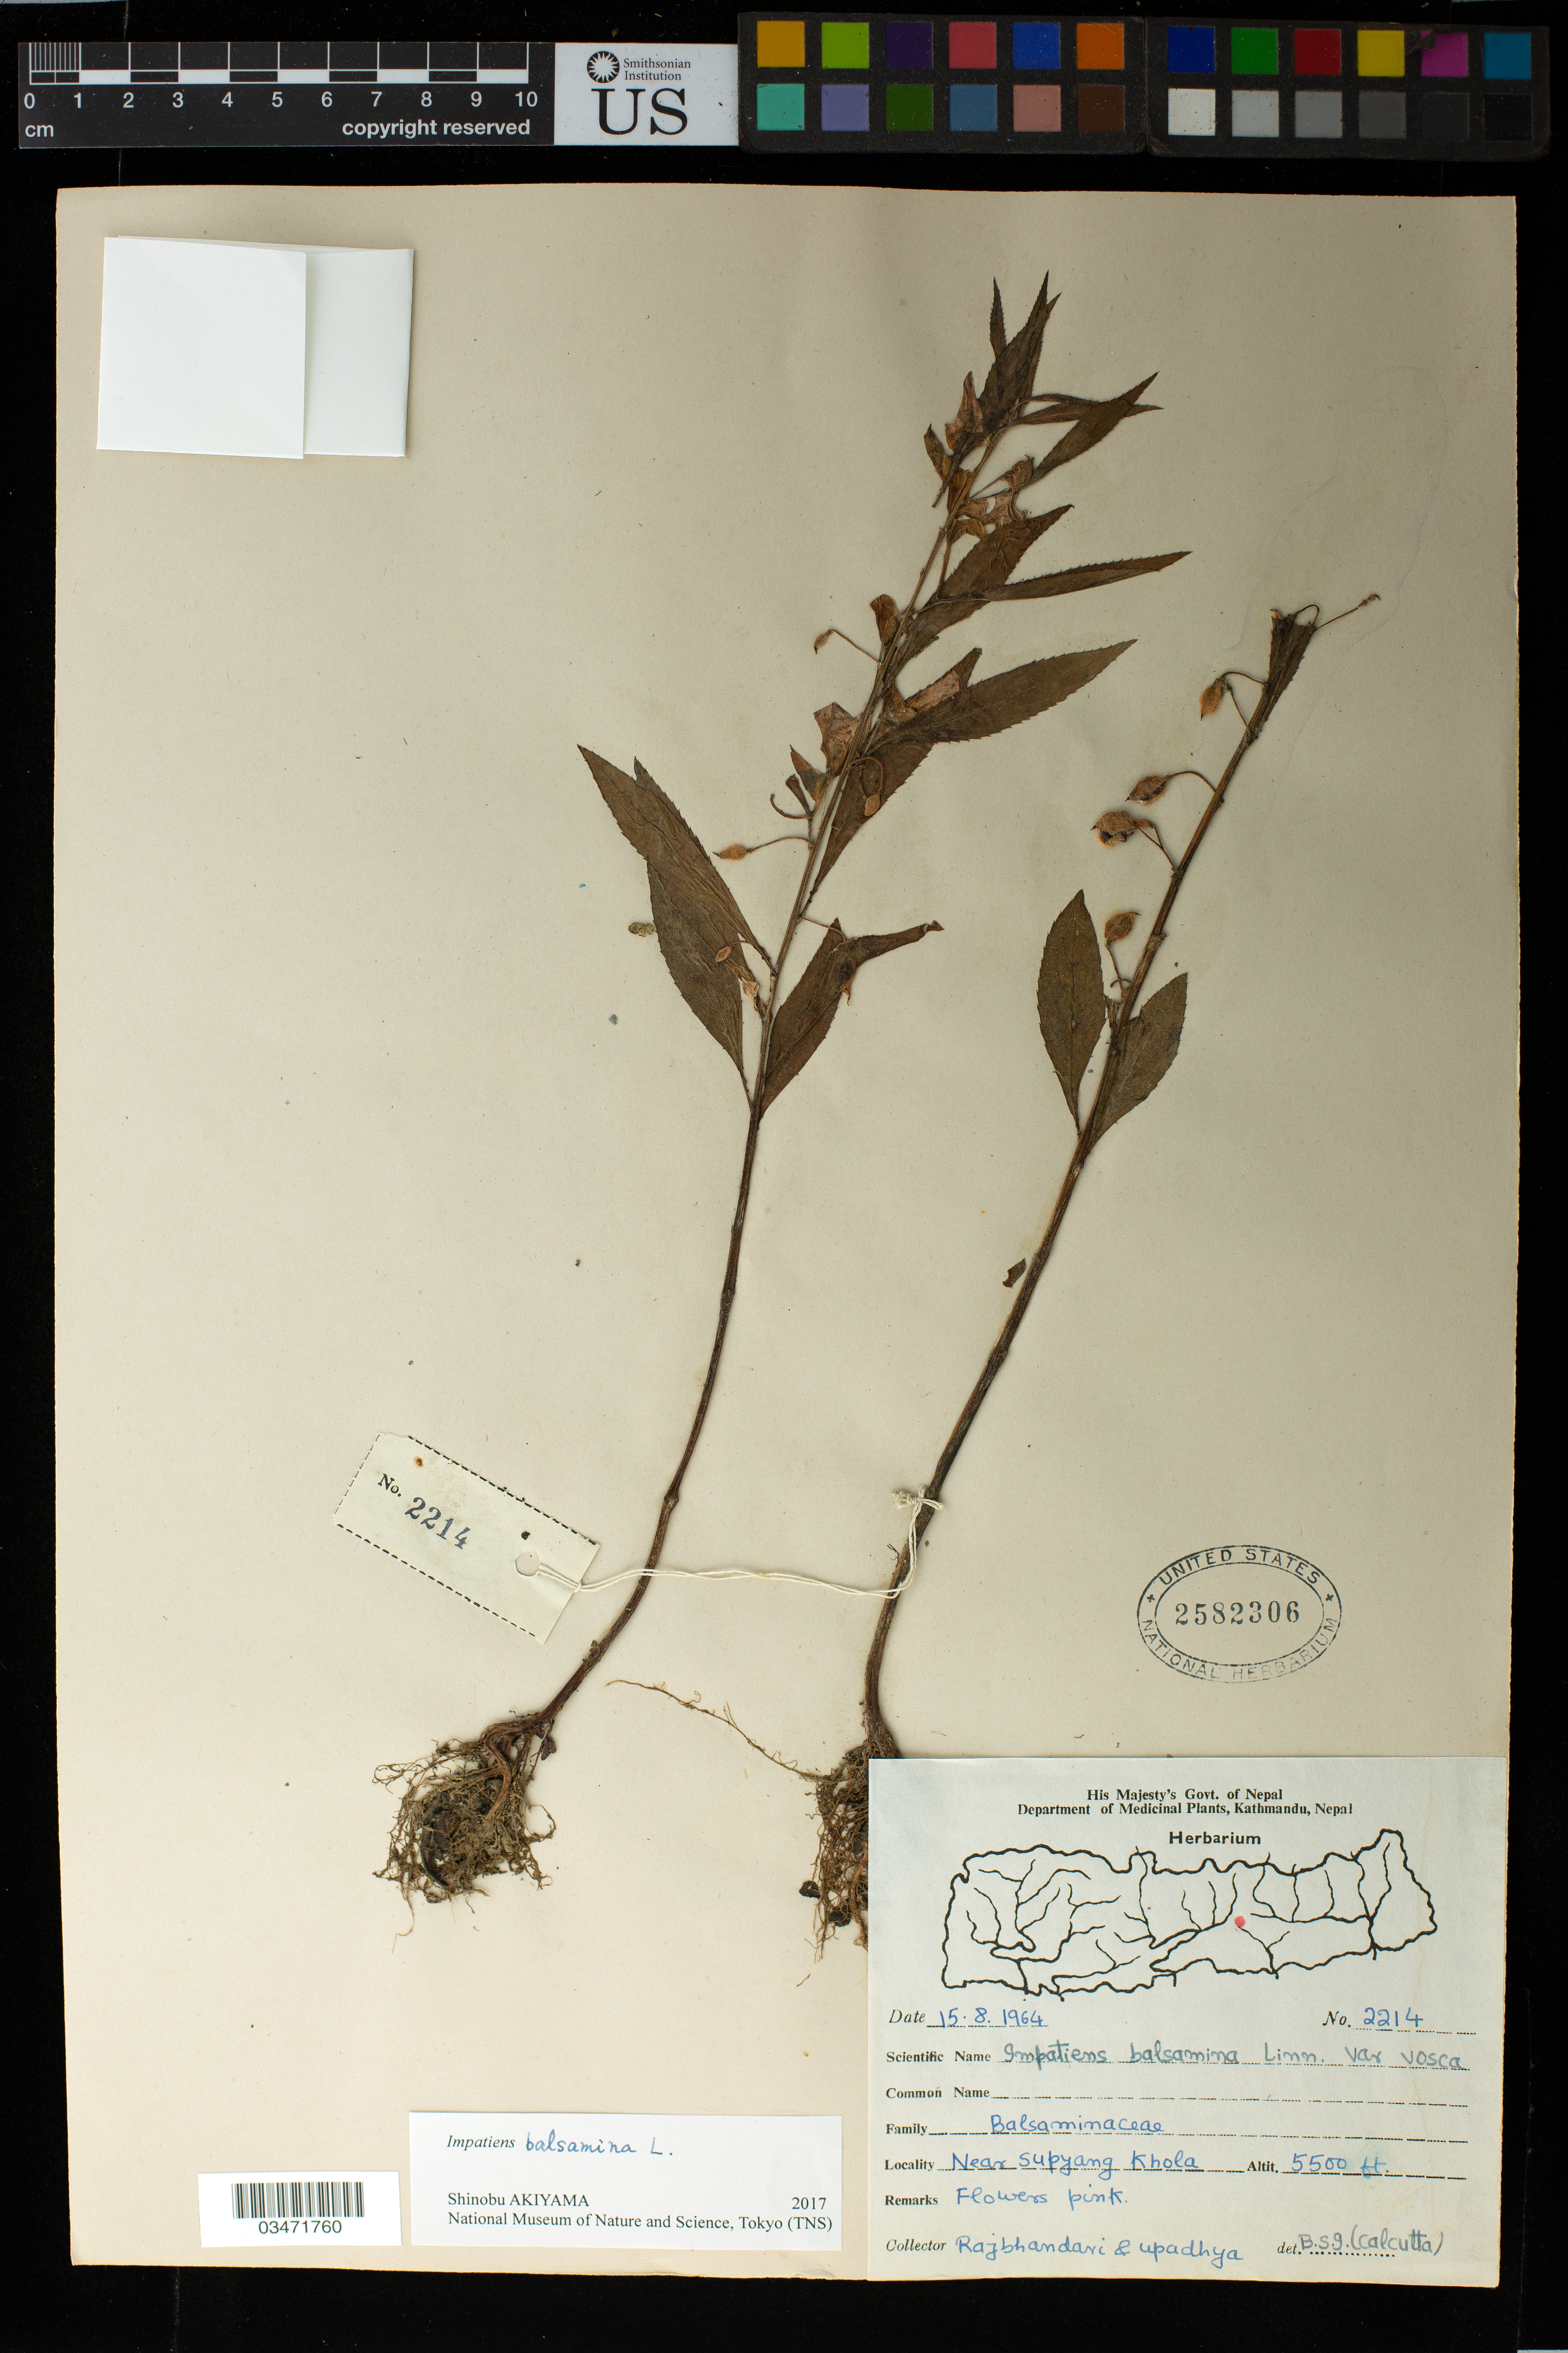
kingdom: Plantae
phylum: Tracheophyta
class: Magnoliopsida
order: Ericales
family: Balsaminaceae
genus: Impatiens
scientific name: Impatiens balsamina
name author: L.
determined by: Akiyama, Shinobu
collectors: Rajbhandari & Upadhya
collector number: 2214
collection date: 1964-08-15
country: Nepal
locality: Near Supyang Khola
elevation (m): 1676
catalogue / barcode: US 2582306